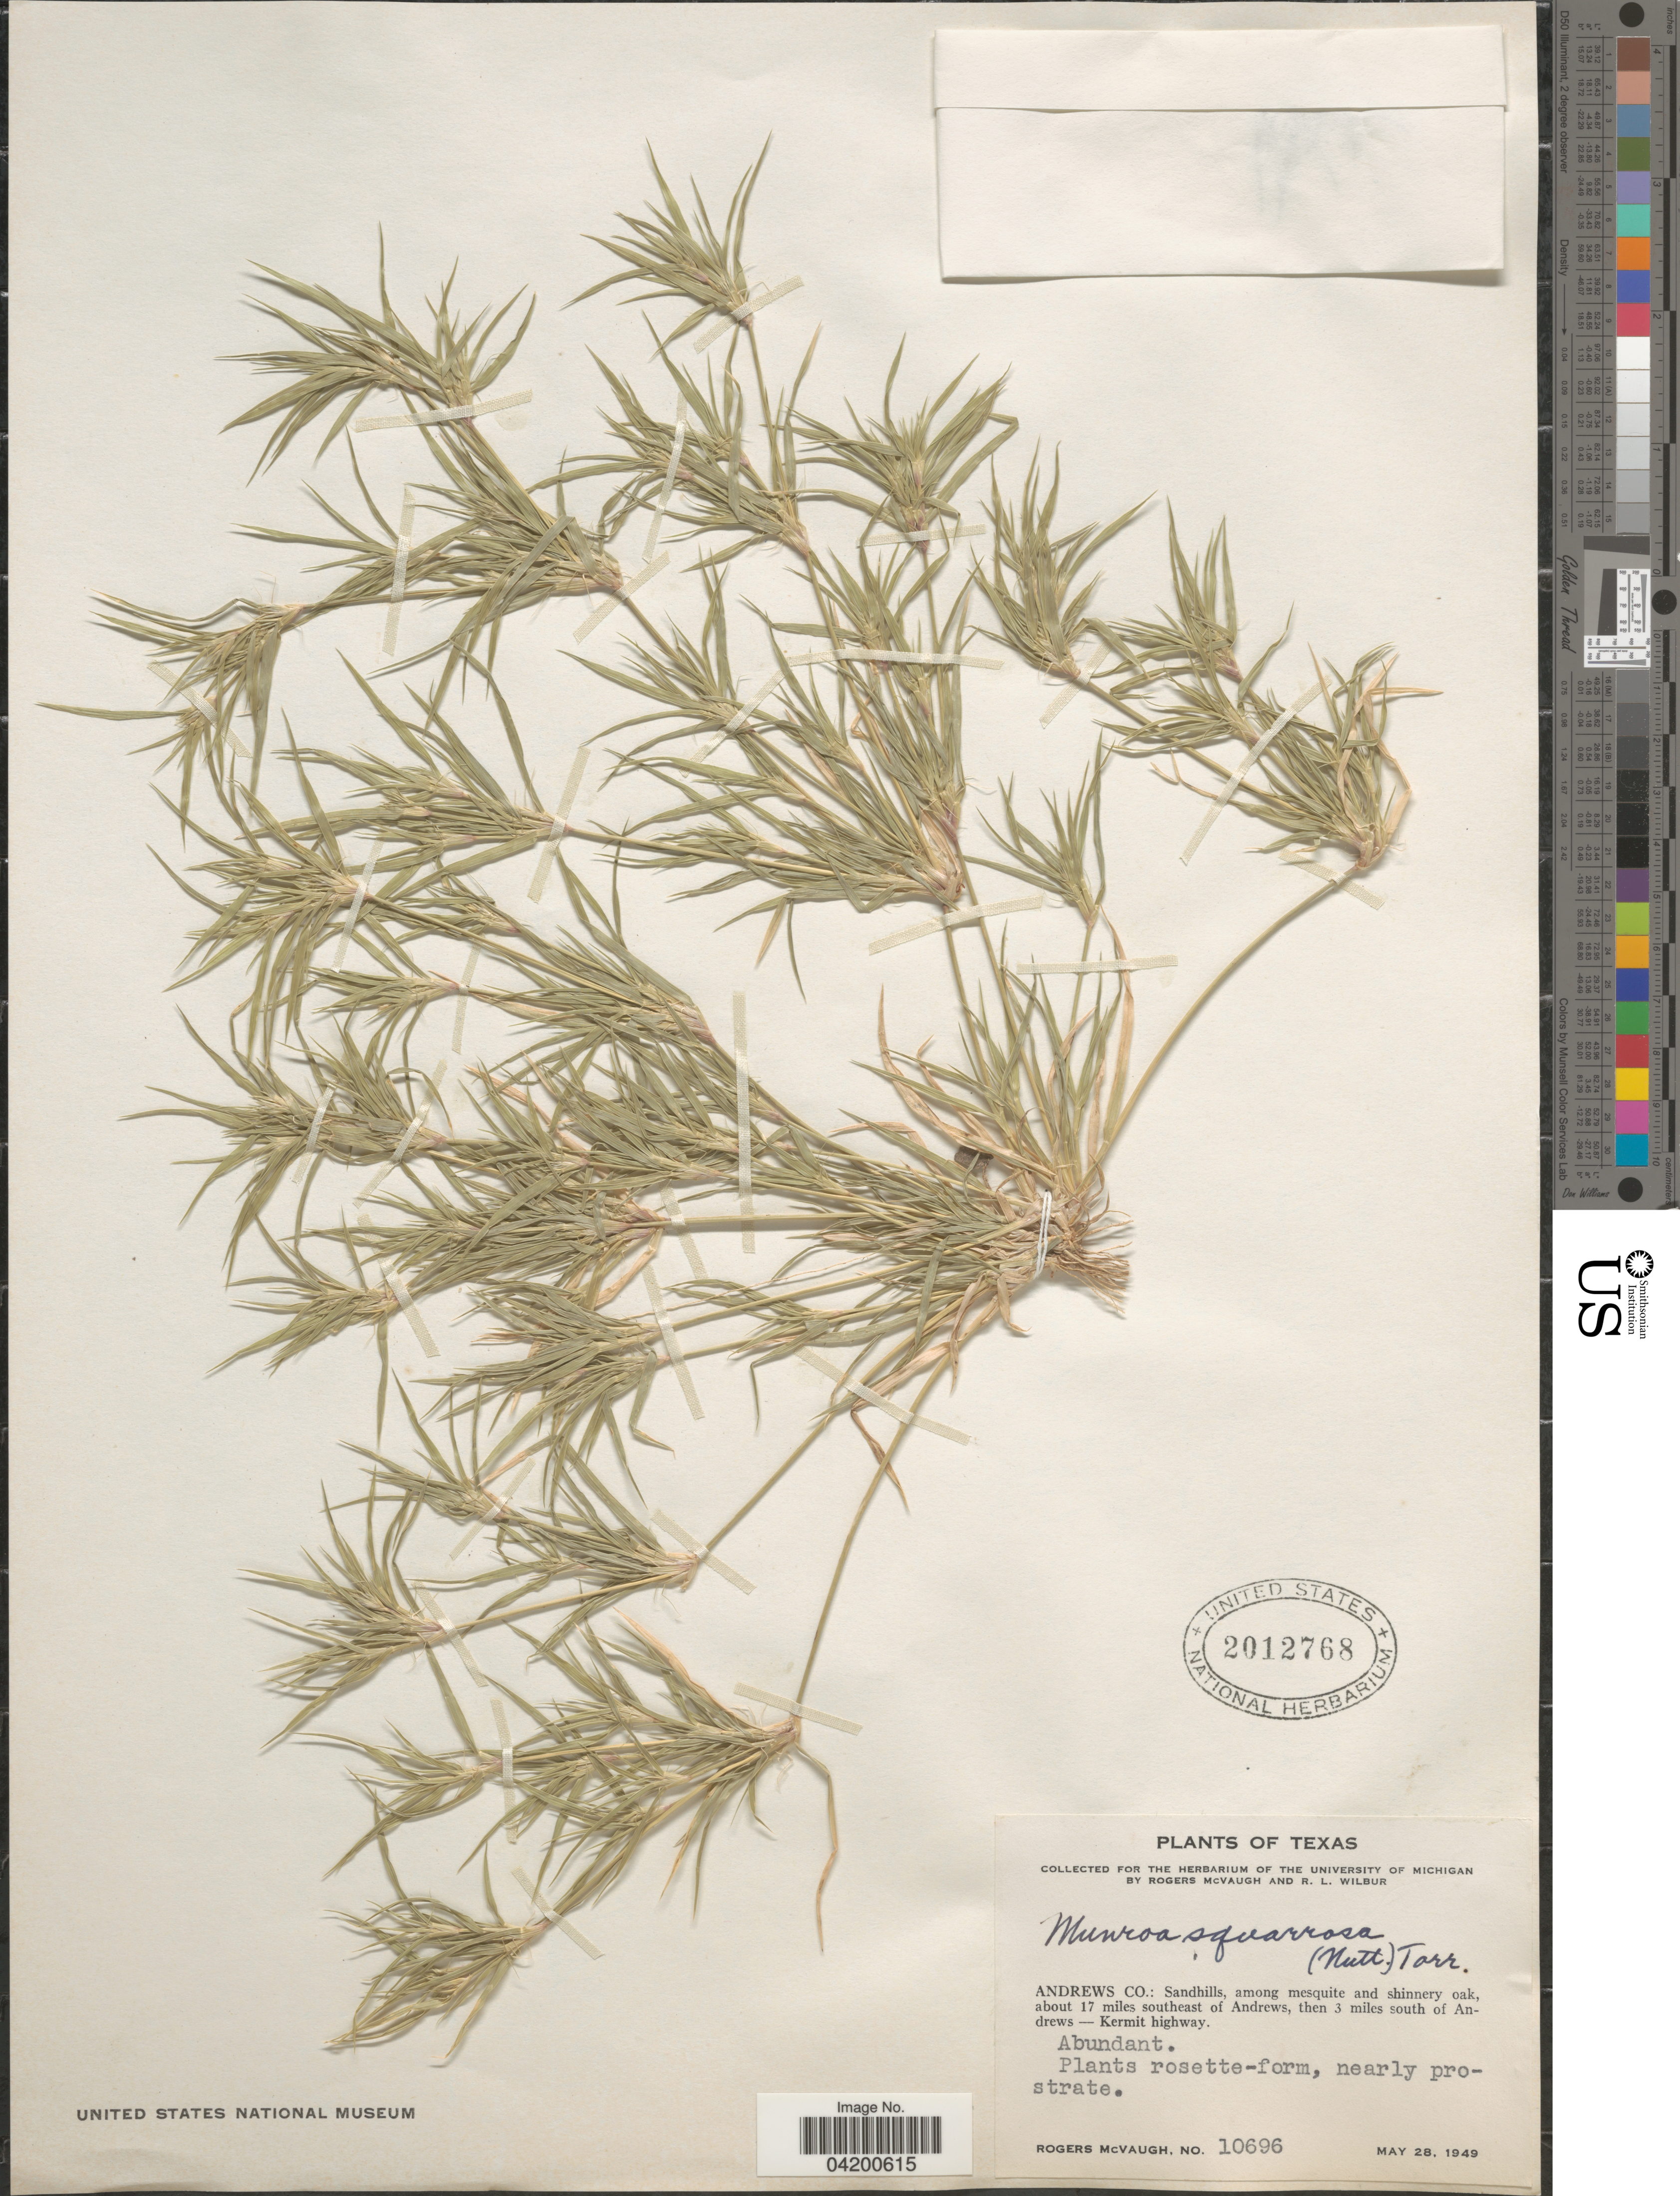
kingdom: Plantae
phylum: Tracheophyta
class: Liliopsida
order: Poales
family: Poaceae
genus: Munroa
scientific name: Munroa squarrosa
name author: (Nutt.) Torr.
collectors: R. McVaugh & R. L. Wilbur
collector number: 10696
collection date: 1949-05-28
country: United States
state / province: Texas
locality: Andrews Co.: Sandhills, among mesquite and shinnery oak, about 17 miles southeast of Andrews, then 3 miles south of Andews - Kermit highway.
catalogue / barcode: US 2012768